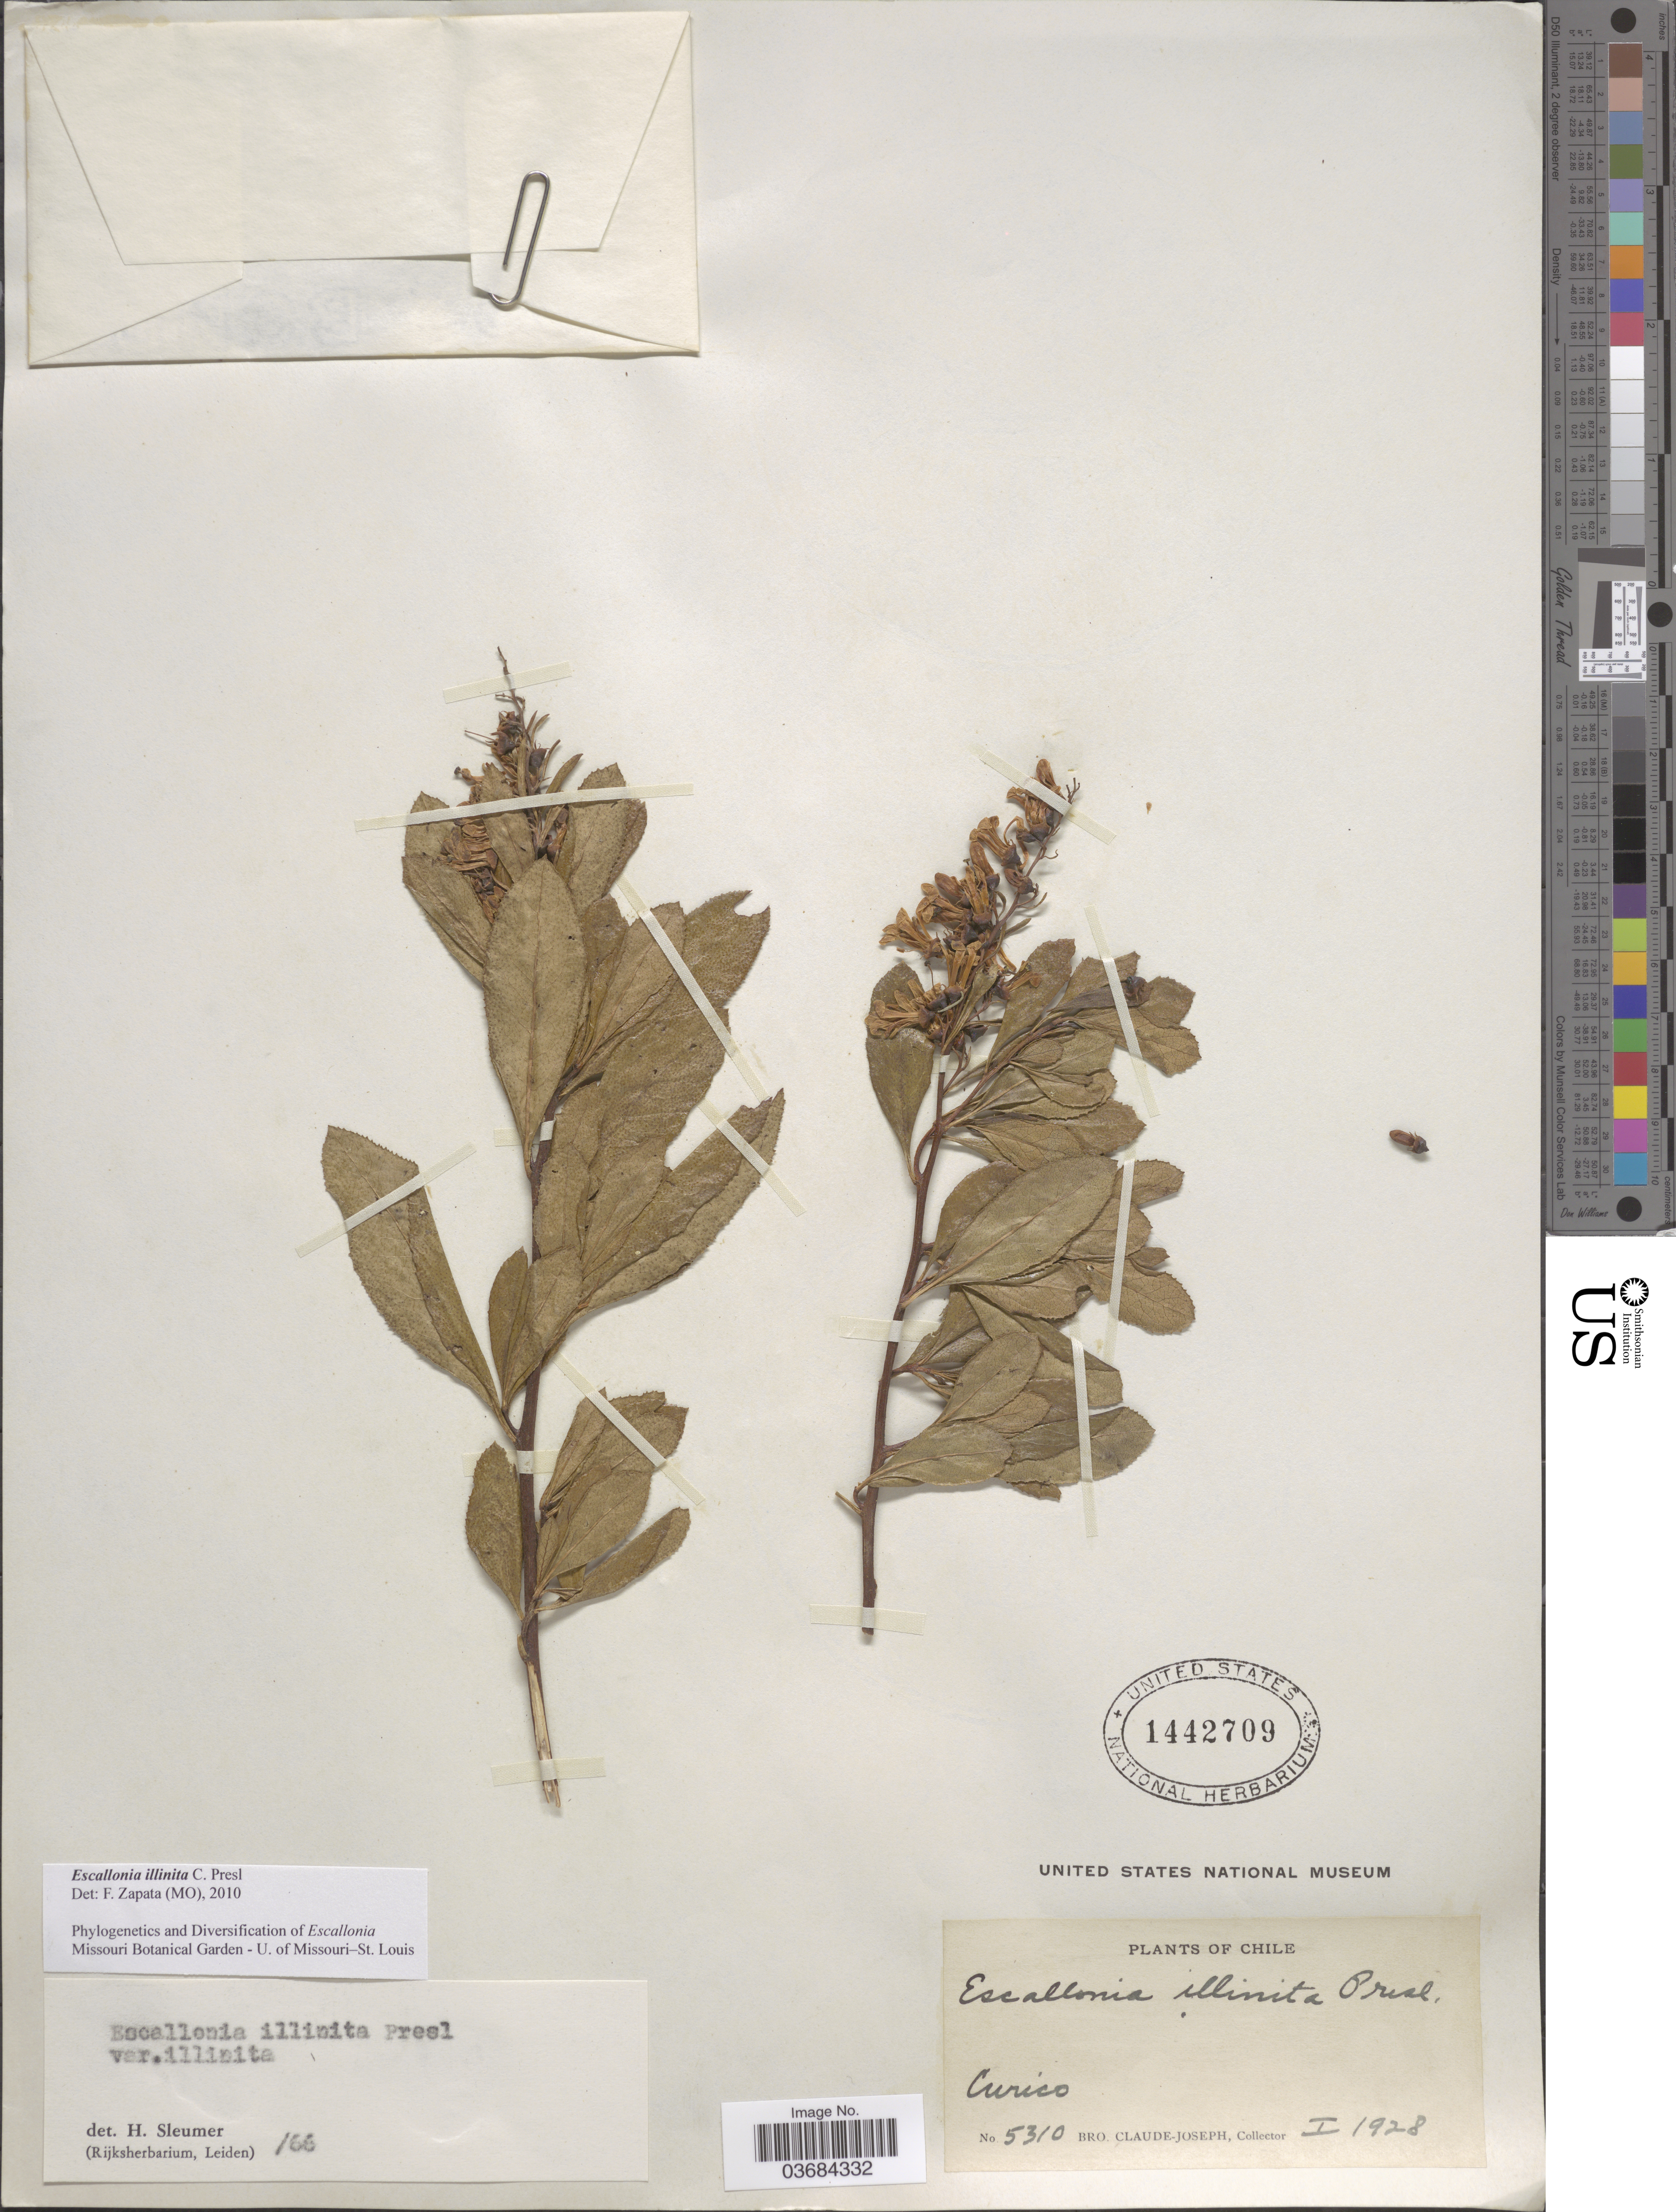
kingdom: Plantae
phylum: Tracheophyta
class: Magnoliopsida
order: Escalloniales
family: Escalloniaceae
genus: Escallonia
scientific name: Escallonia illinita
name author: C. Presl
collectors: Bro. Claude-Joseph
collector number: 5310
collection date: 1928-01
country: Chile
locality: Curico.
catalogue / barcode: US 1442709